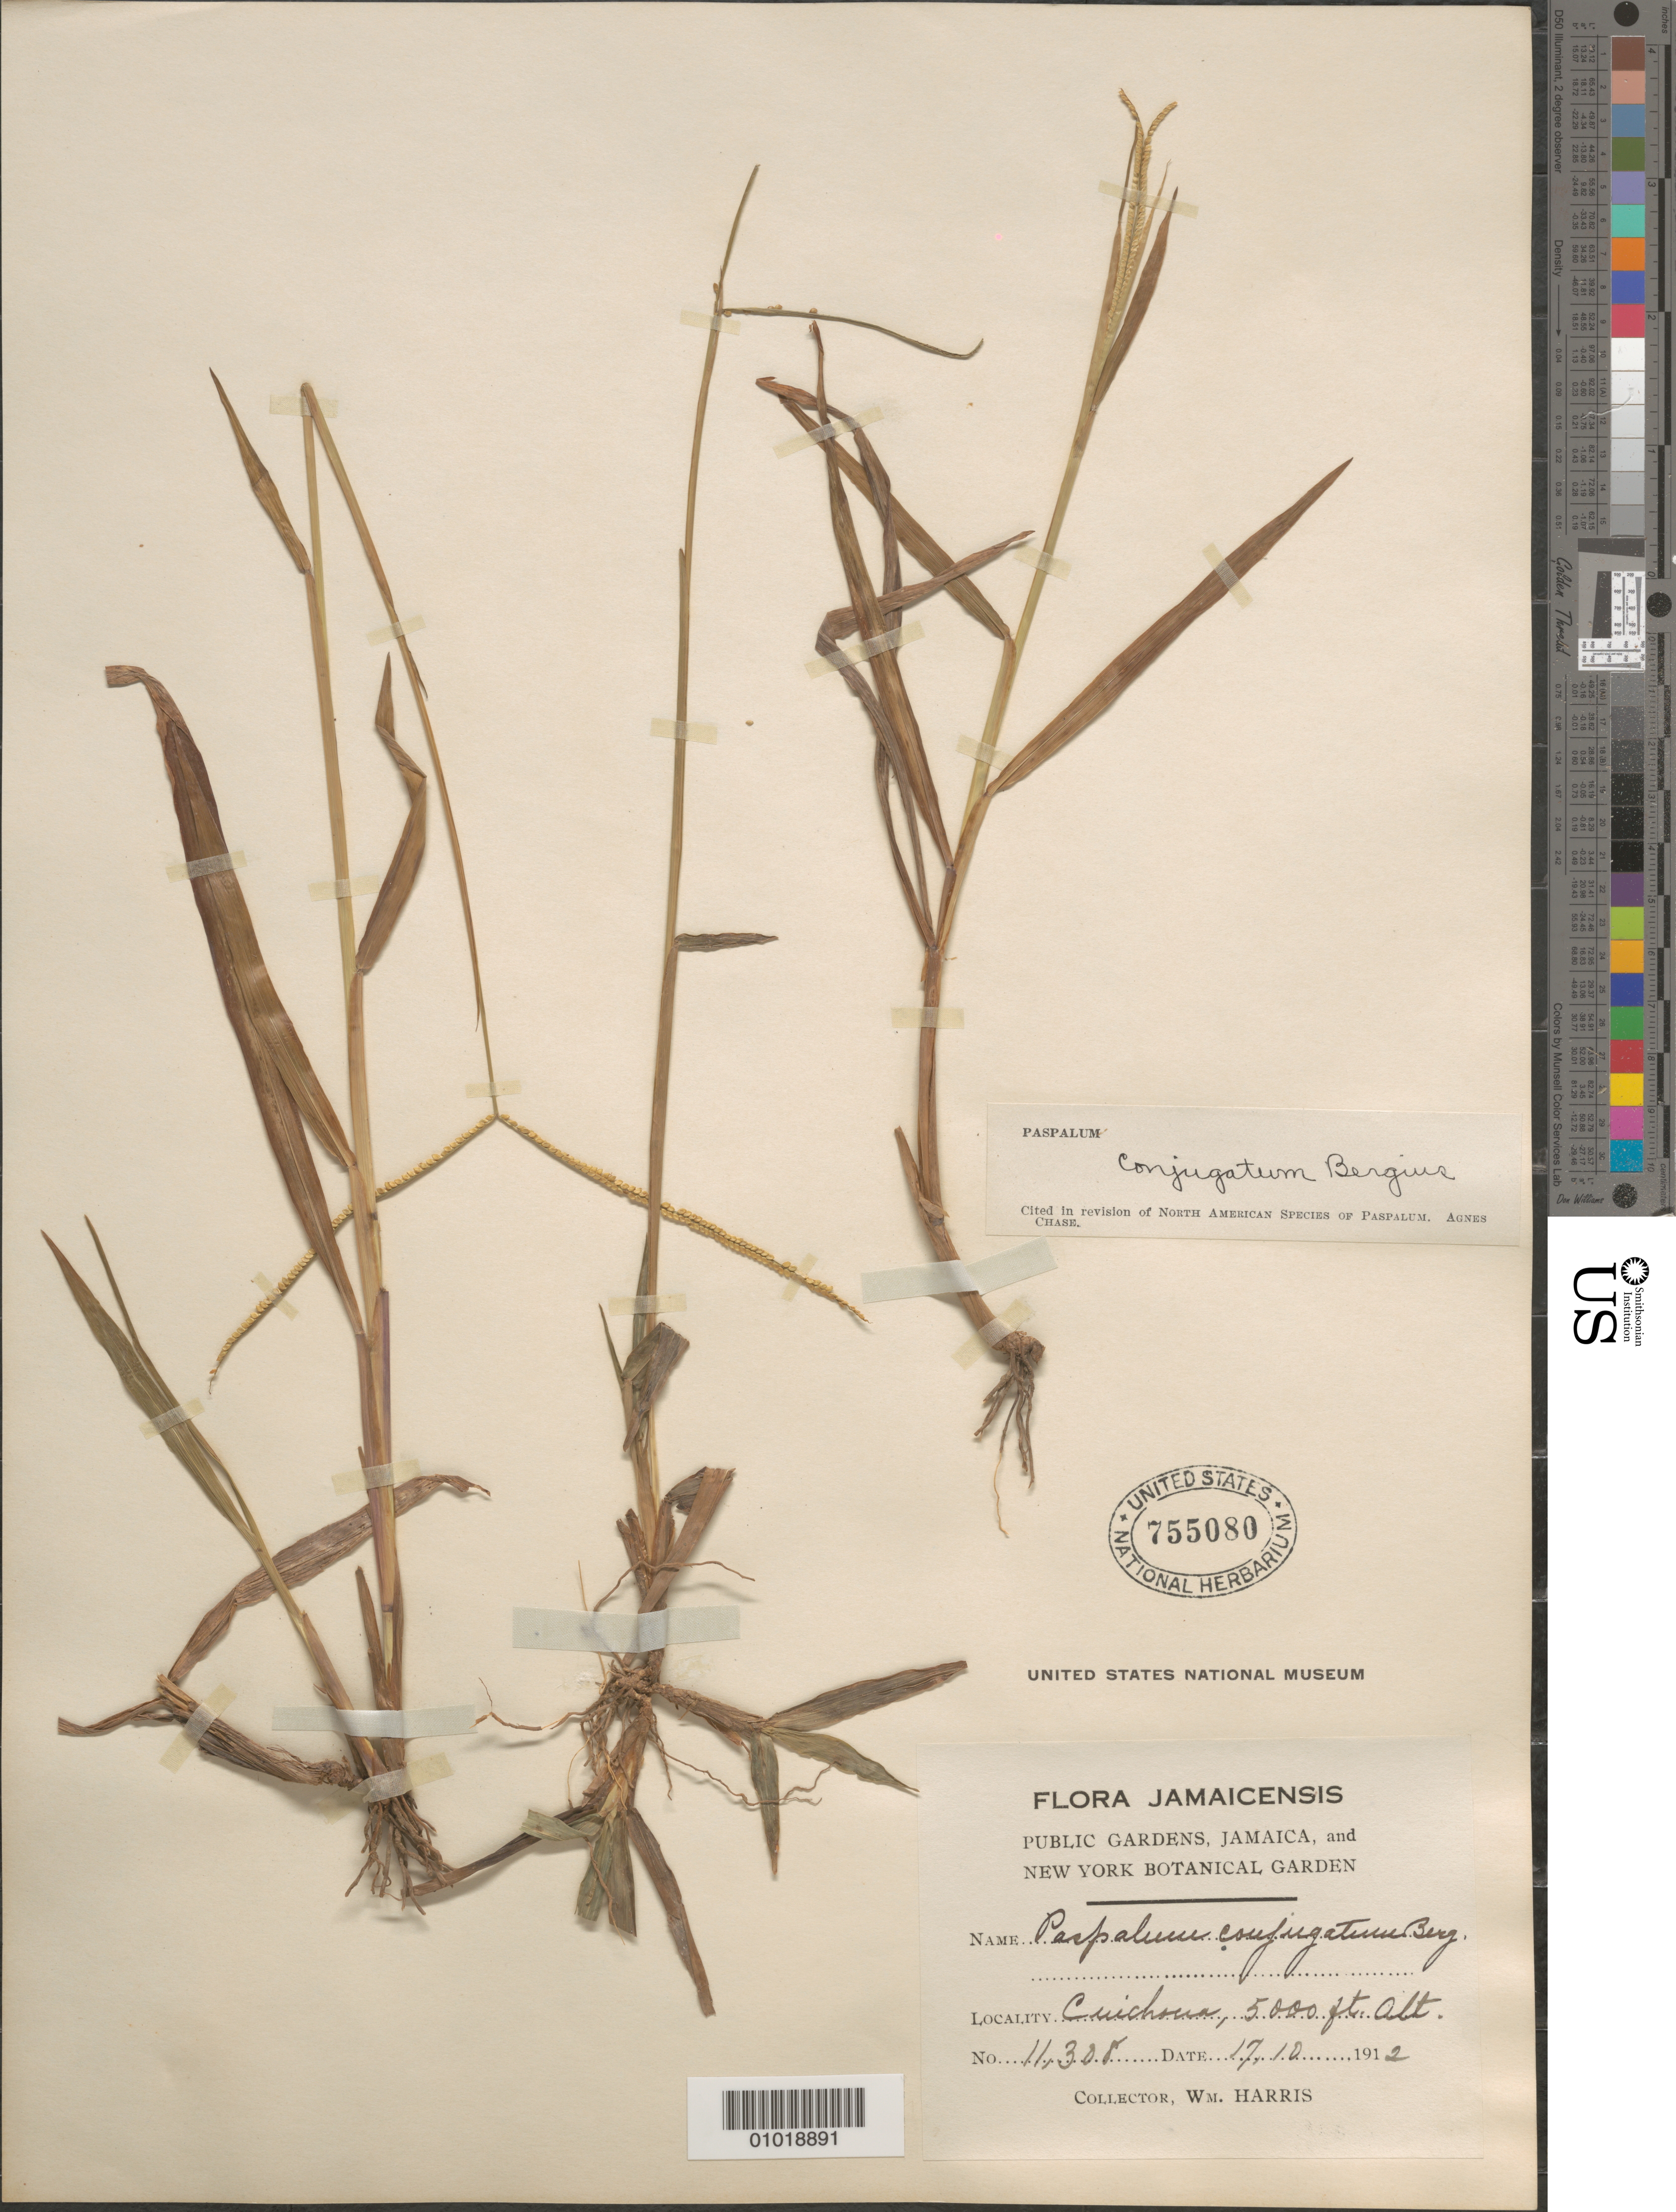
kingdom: Plantae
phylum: Tracheophyta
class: Liliopsida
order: Poales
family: Poaceae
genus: Paspalum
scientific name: Paspalum conjugatum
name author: P.J. Bergius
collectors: W. Harris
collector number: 11308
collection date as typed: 17 Oct 1912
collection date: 1912-10-17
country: Jamaica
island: Jamaica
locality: Cuichona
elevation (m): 1524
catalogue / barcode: US 755080